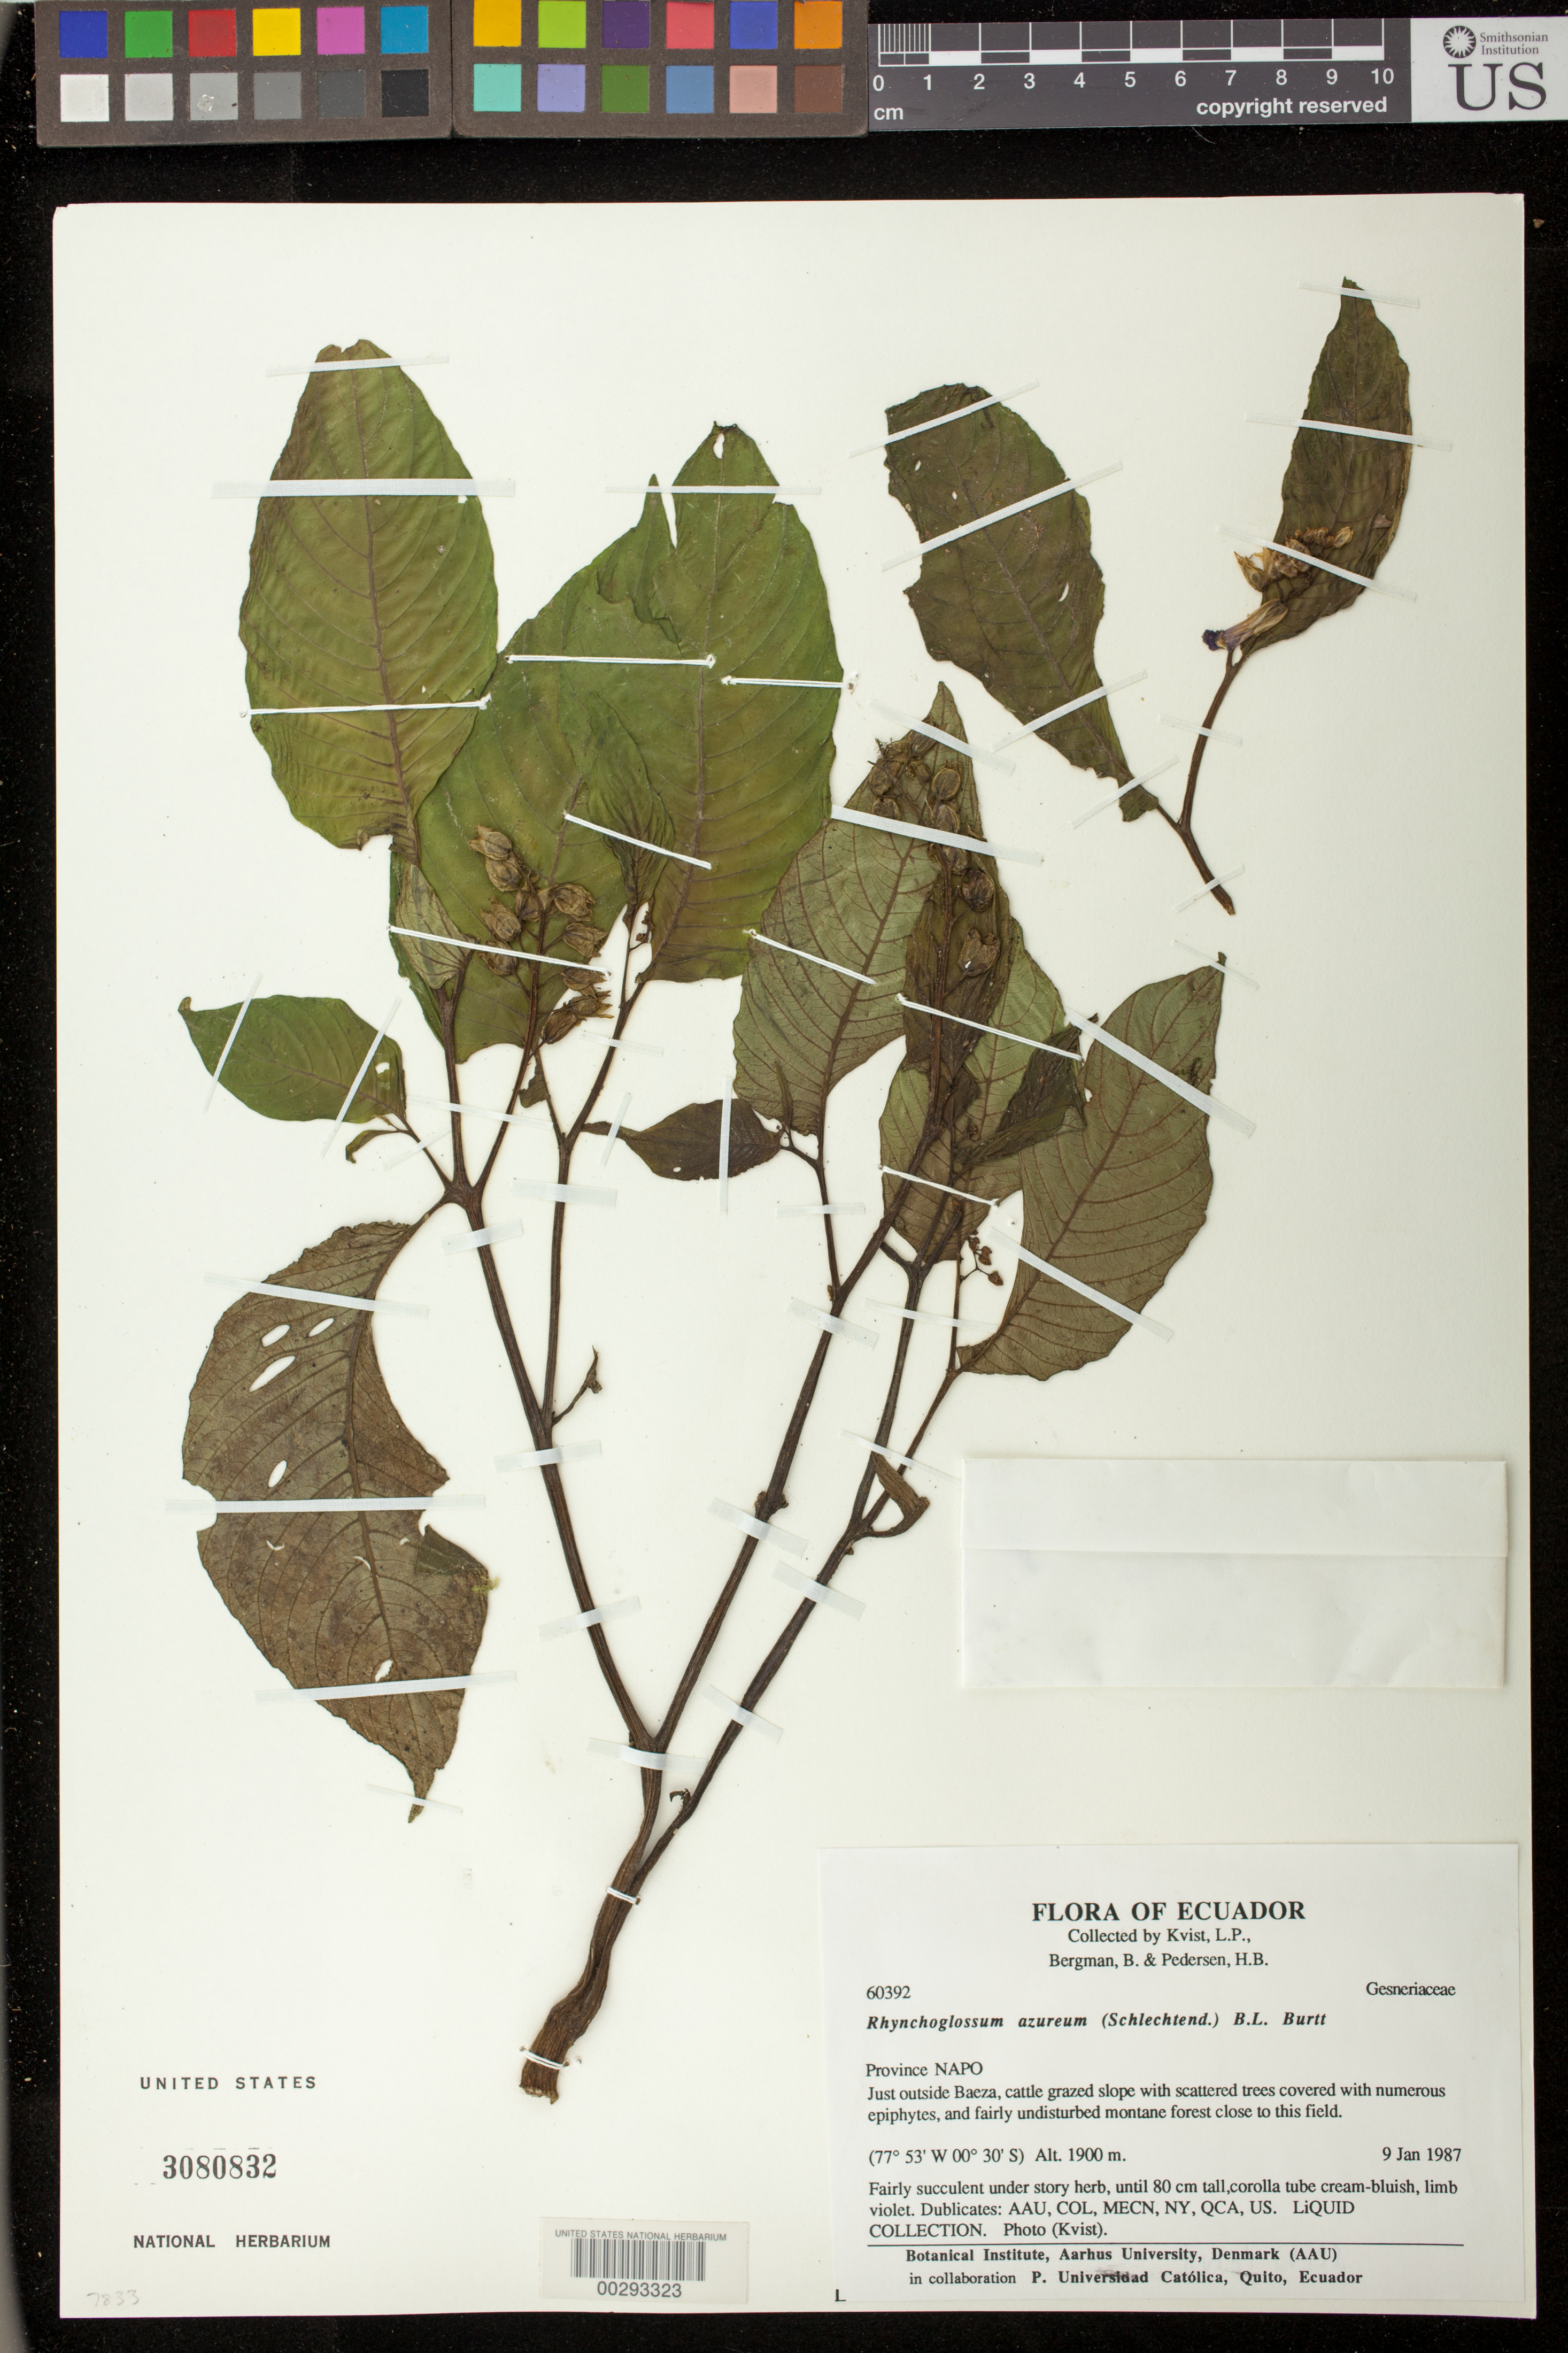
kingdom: Plantae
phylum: Tracheophyta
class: Magnoliopsida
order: Lamiales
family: Gesneriaceae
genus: Rhynchoglossum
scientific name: Rhynchoglossum azureum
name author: (Schltdl.) B.L. Burtt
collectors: L. P. Kvist, B. Bergman & H. B. Pedersen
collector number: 60392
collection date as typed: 09 Jan 1987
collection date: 1987-01-09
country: Ecuador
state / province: Napo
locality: Outside Baeza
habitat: Cattle grazed slope with scattered trees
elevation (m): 1900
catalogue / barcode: US 3080832